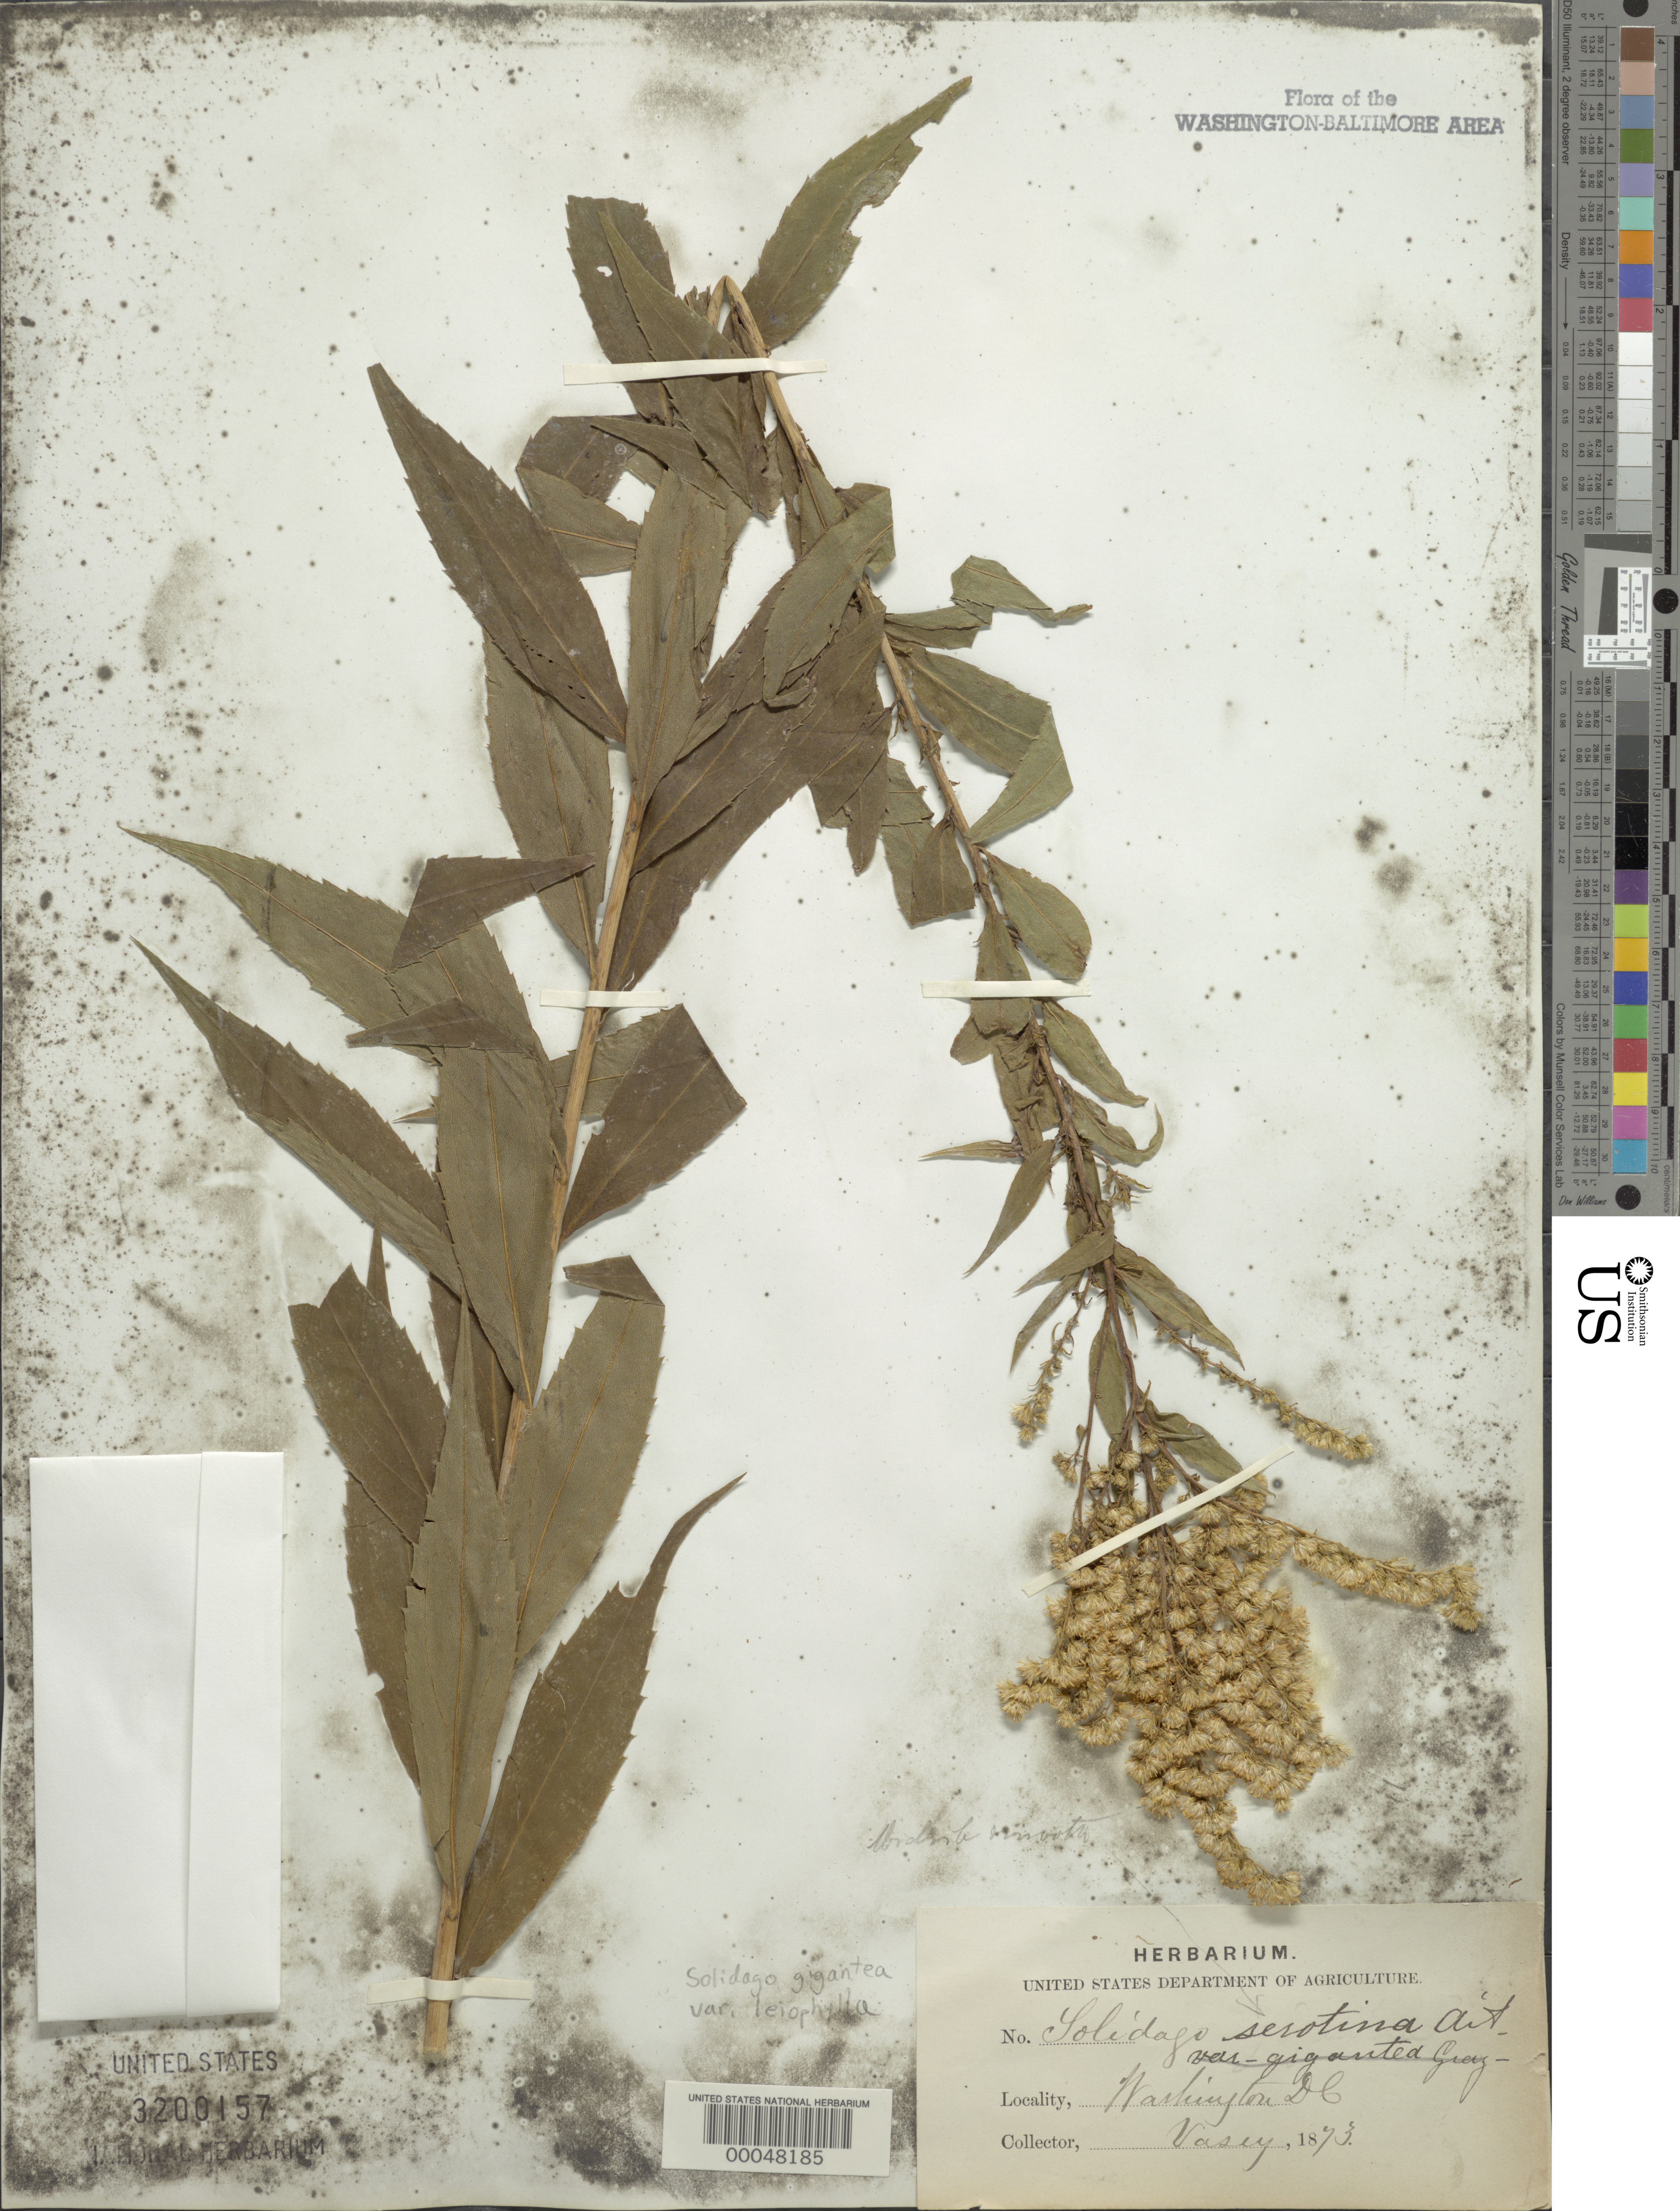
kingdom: Plantae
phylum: Tracheophyta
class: Magnoliopsida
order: Asterales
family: Asteraceae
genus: Solidago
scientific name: Solidago gigantea var. leiophylla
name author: Fernald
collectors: G. R. Vasey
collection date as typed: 1873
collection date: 1873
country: United States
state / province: District of Columbia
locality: Washington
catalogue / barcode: US 3200157